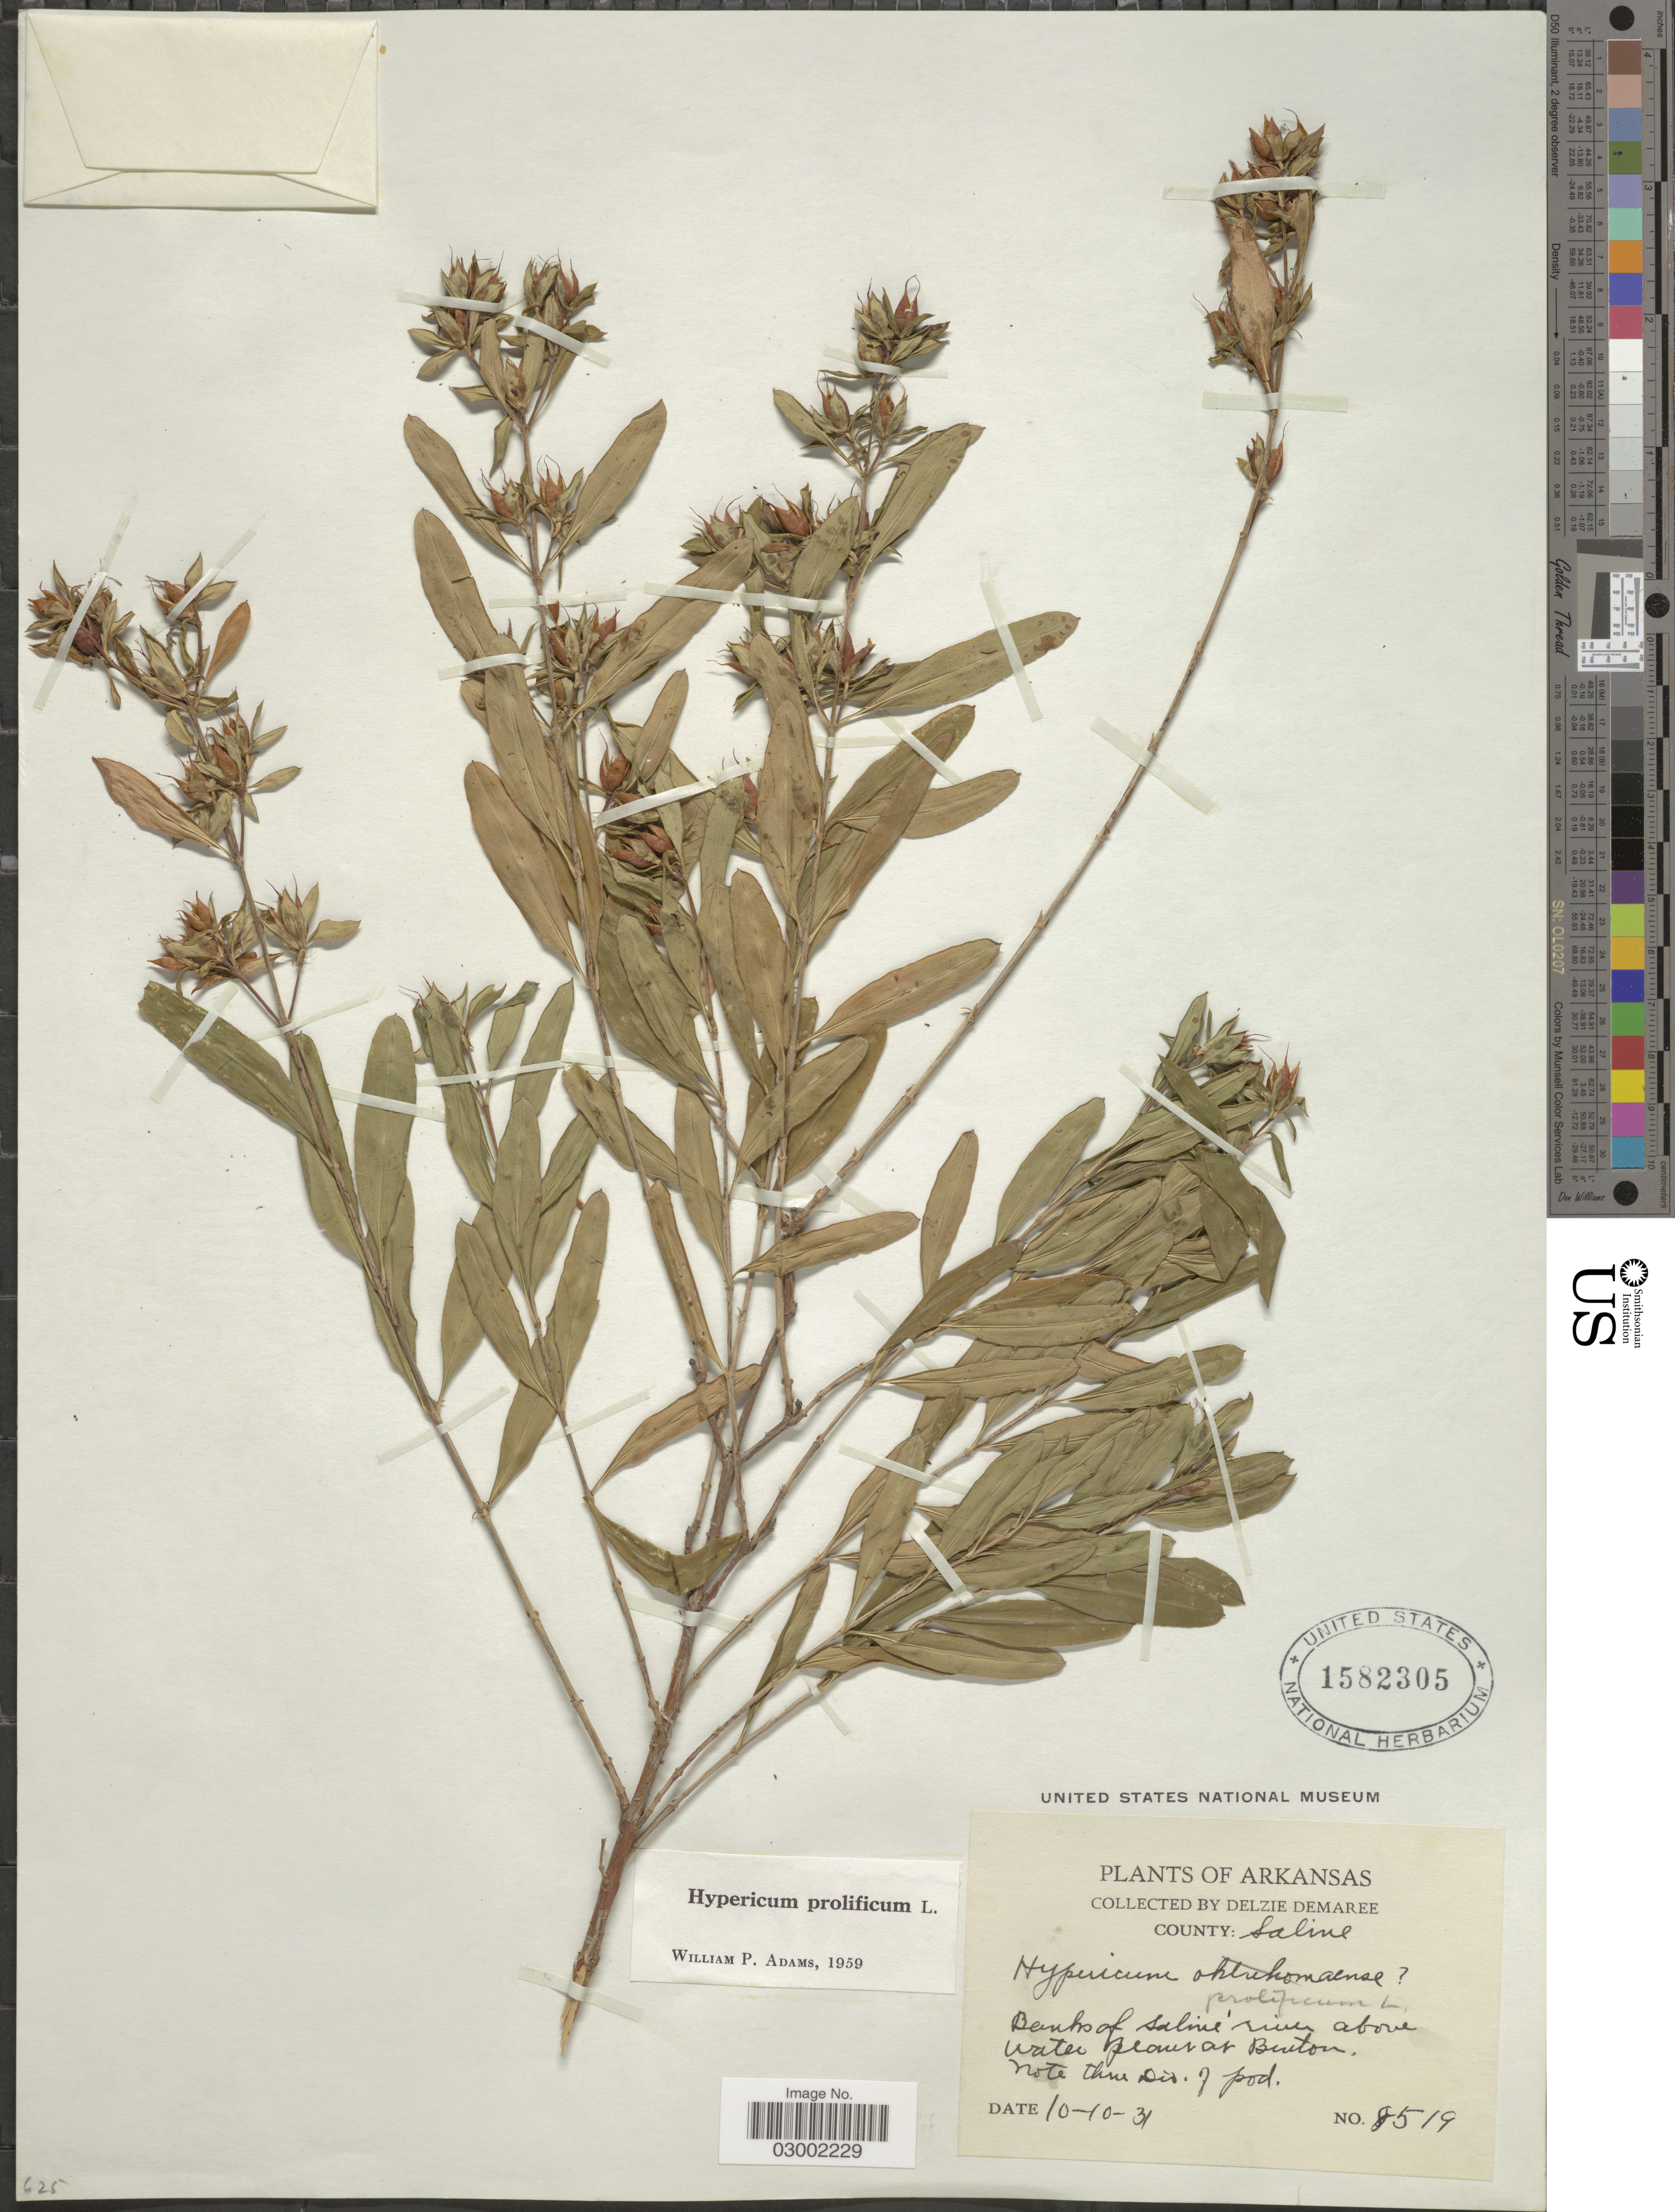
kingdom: Plantae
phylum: Tracheophyta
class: Magnoliopsida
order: Malpighiales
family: Hypericaceae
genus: Hypericum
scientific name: Hypericum prolificum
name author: L.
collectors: D. Demaree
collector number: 8519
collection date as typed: Transcribed d/m/y: 10/10/31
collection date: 1931-10-10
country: United States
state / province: Arkansas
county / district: Saline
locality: County: Saline. Banks of Saline' river above water plant at Benton.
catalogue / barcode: US 1582305